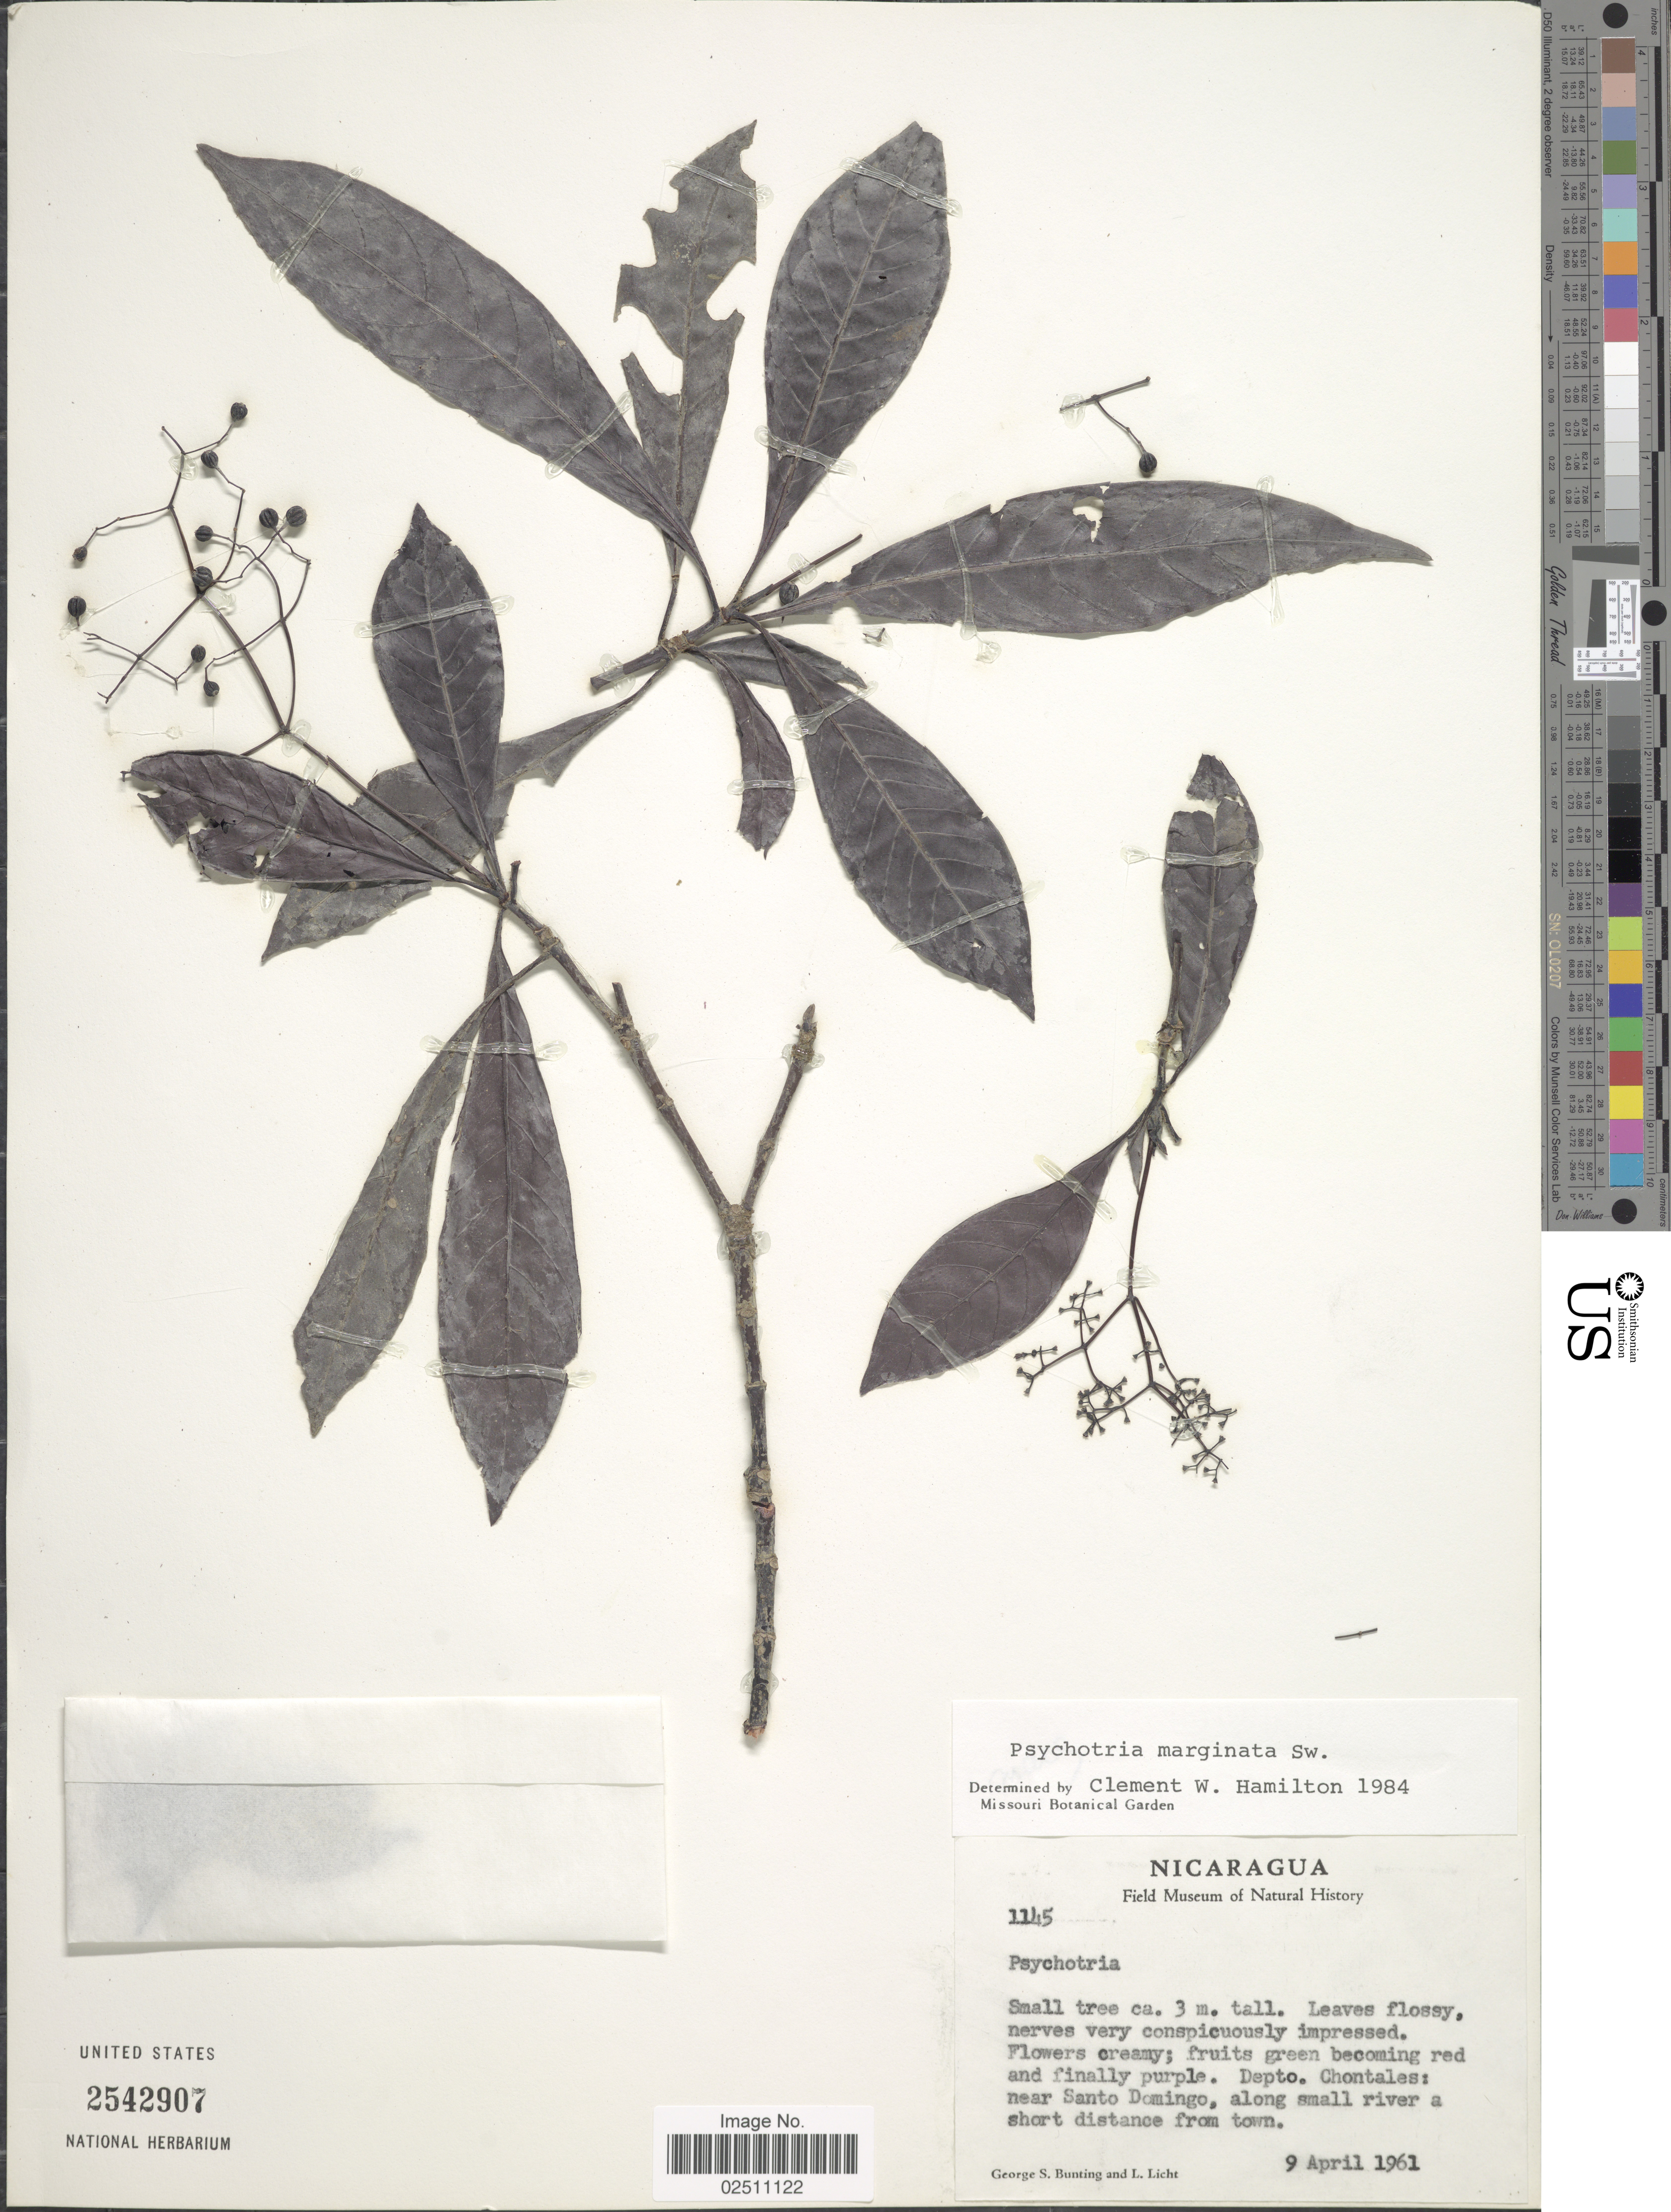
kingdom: Plantae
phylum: Tracheophyta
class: Magnoliopsida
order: Gentianales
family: Rubiaceae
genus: Psychotria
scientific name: Psychotria marginata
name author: Sw.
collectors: G. S. Bunting & L. Licht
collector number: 1145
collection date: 1961-04-09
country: Nicaragua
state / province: Chontales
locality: Near Santo Domingo, along small river a short distance from town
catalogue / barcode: US 2542907